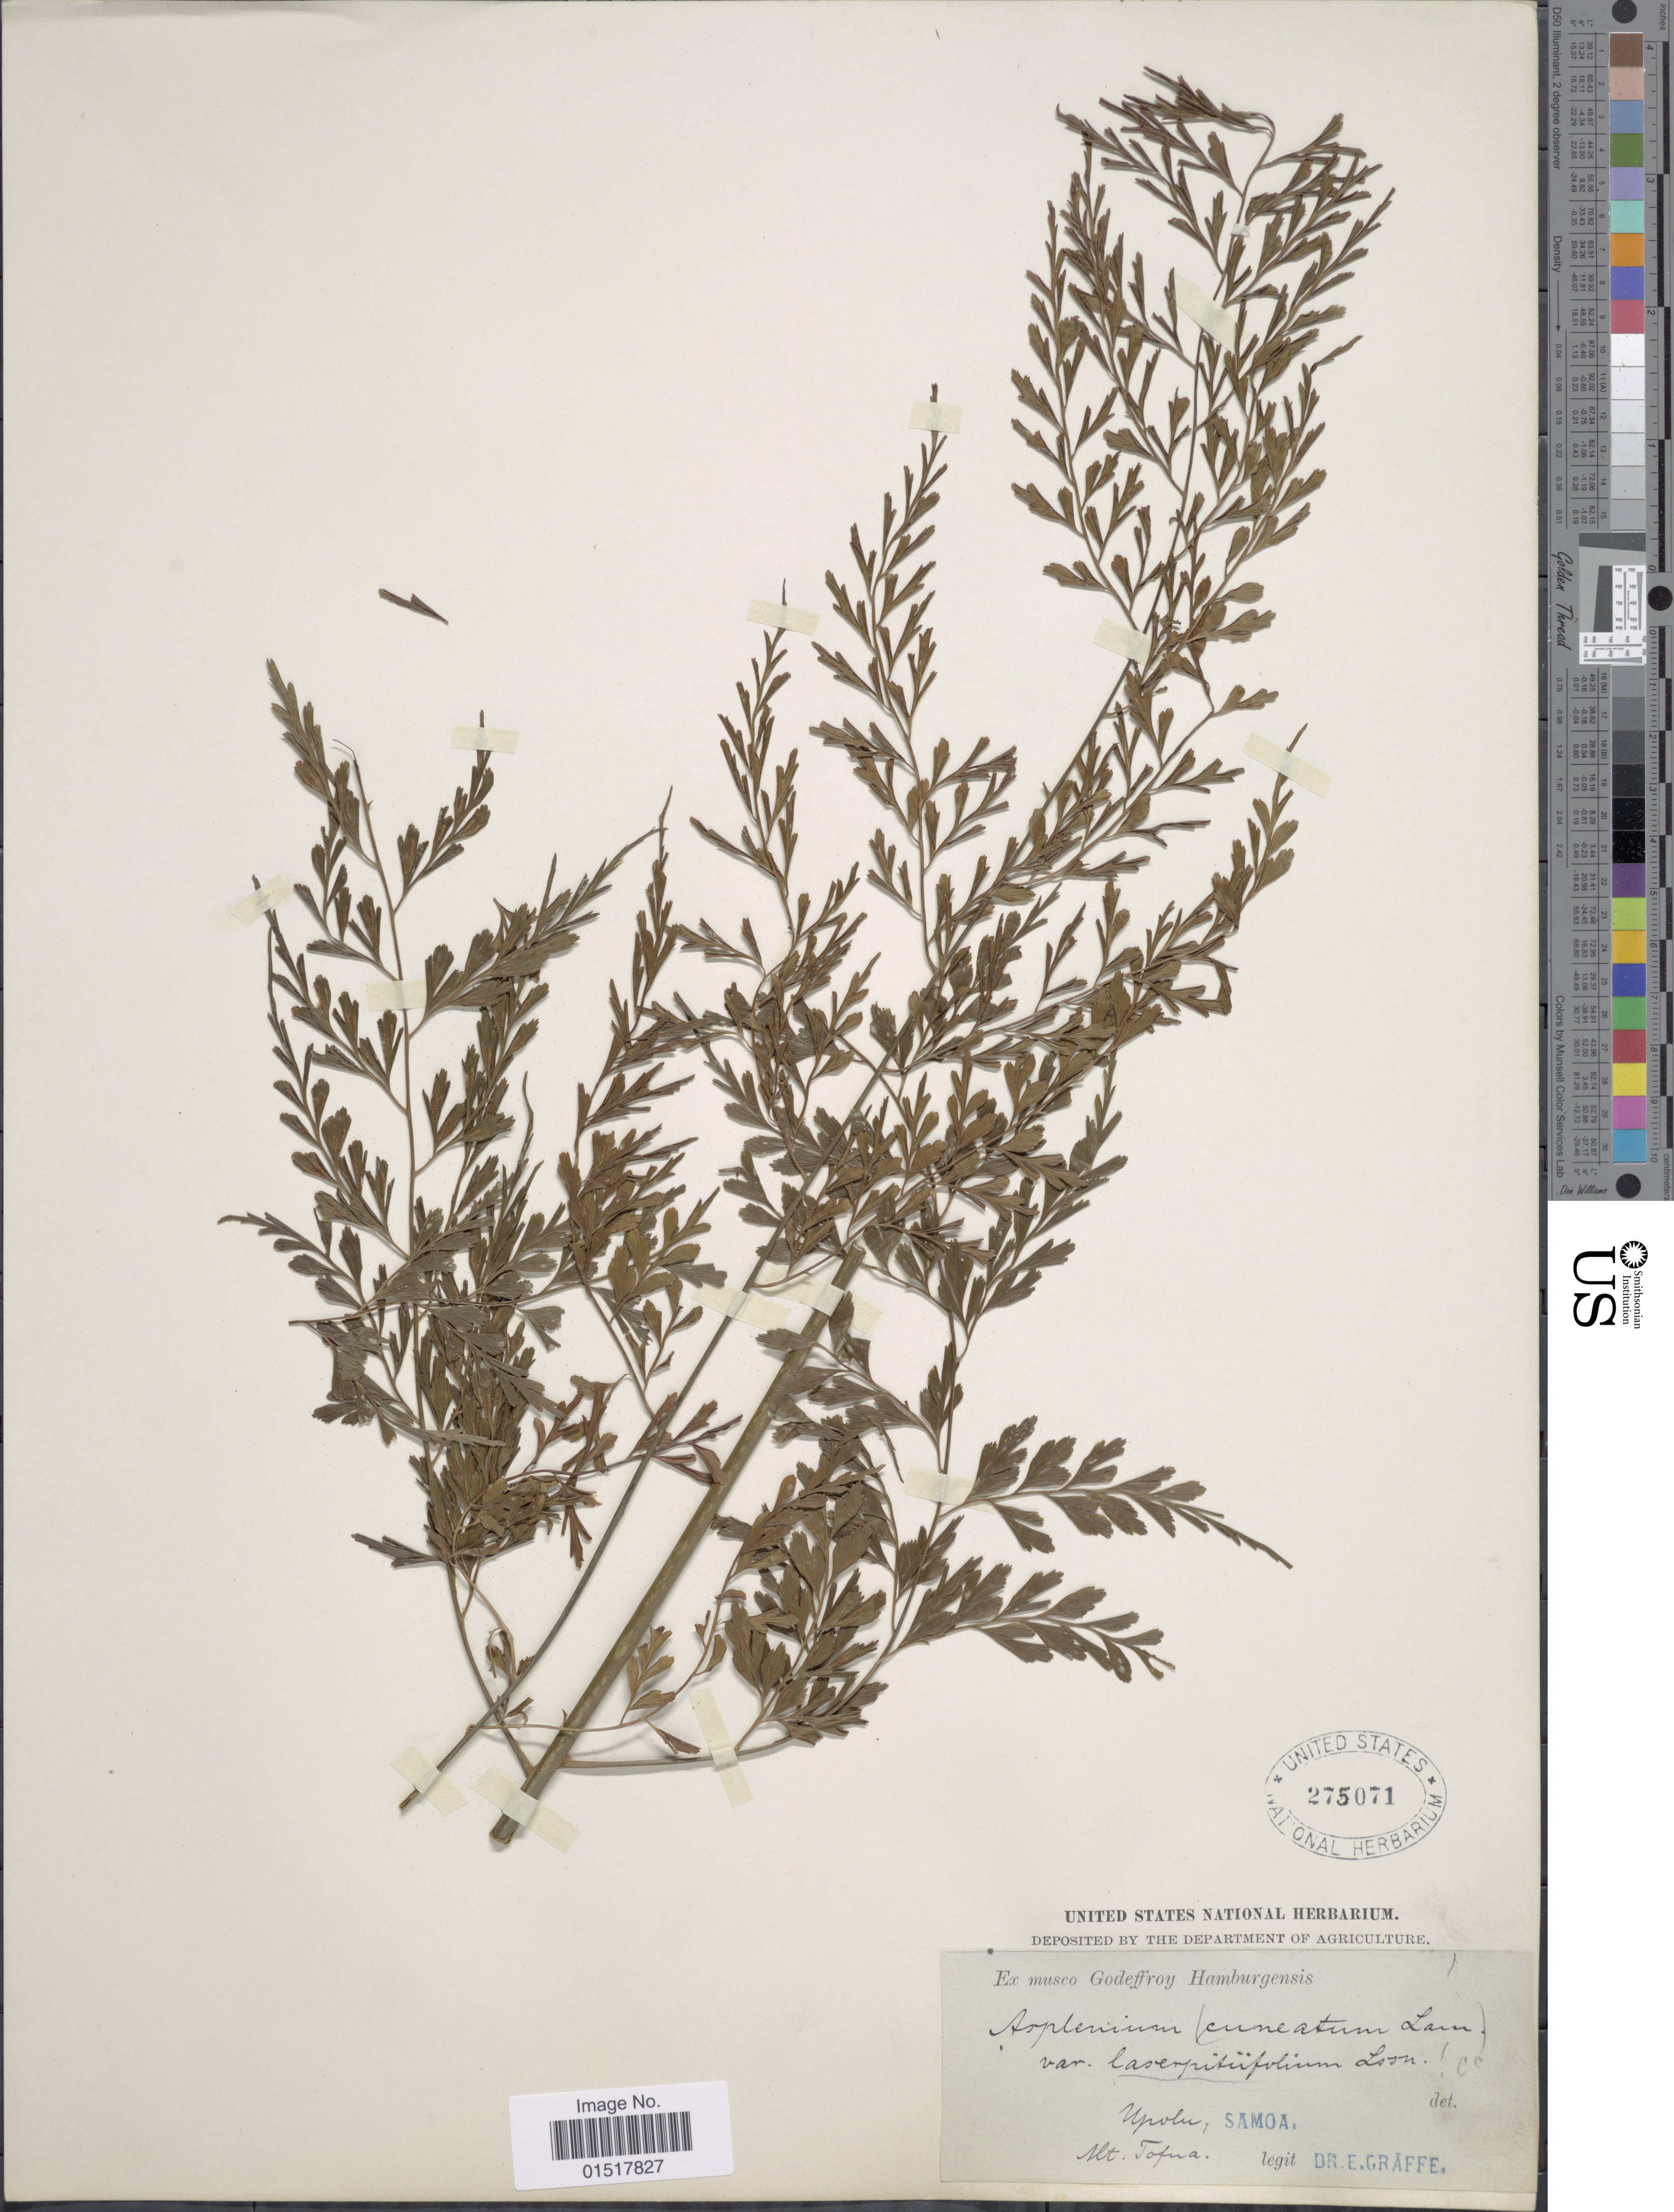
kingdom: Plantae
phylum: Tracheophyta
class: Polypodiopsida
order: Polypodiales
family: Aspleniaceae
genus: Asplenium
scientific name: Asplenium laserpitiifolium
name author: Lam.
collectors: E. Graeffe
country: Samoa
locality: Upolu, Samoa. Mt. Tofua.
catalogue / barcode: US 275071